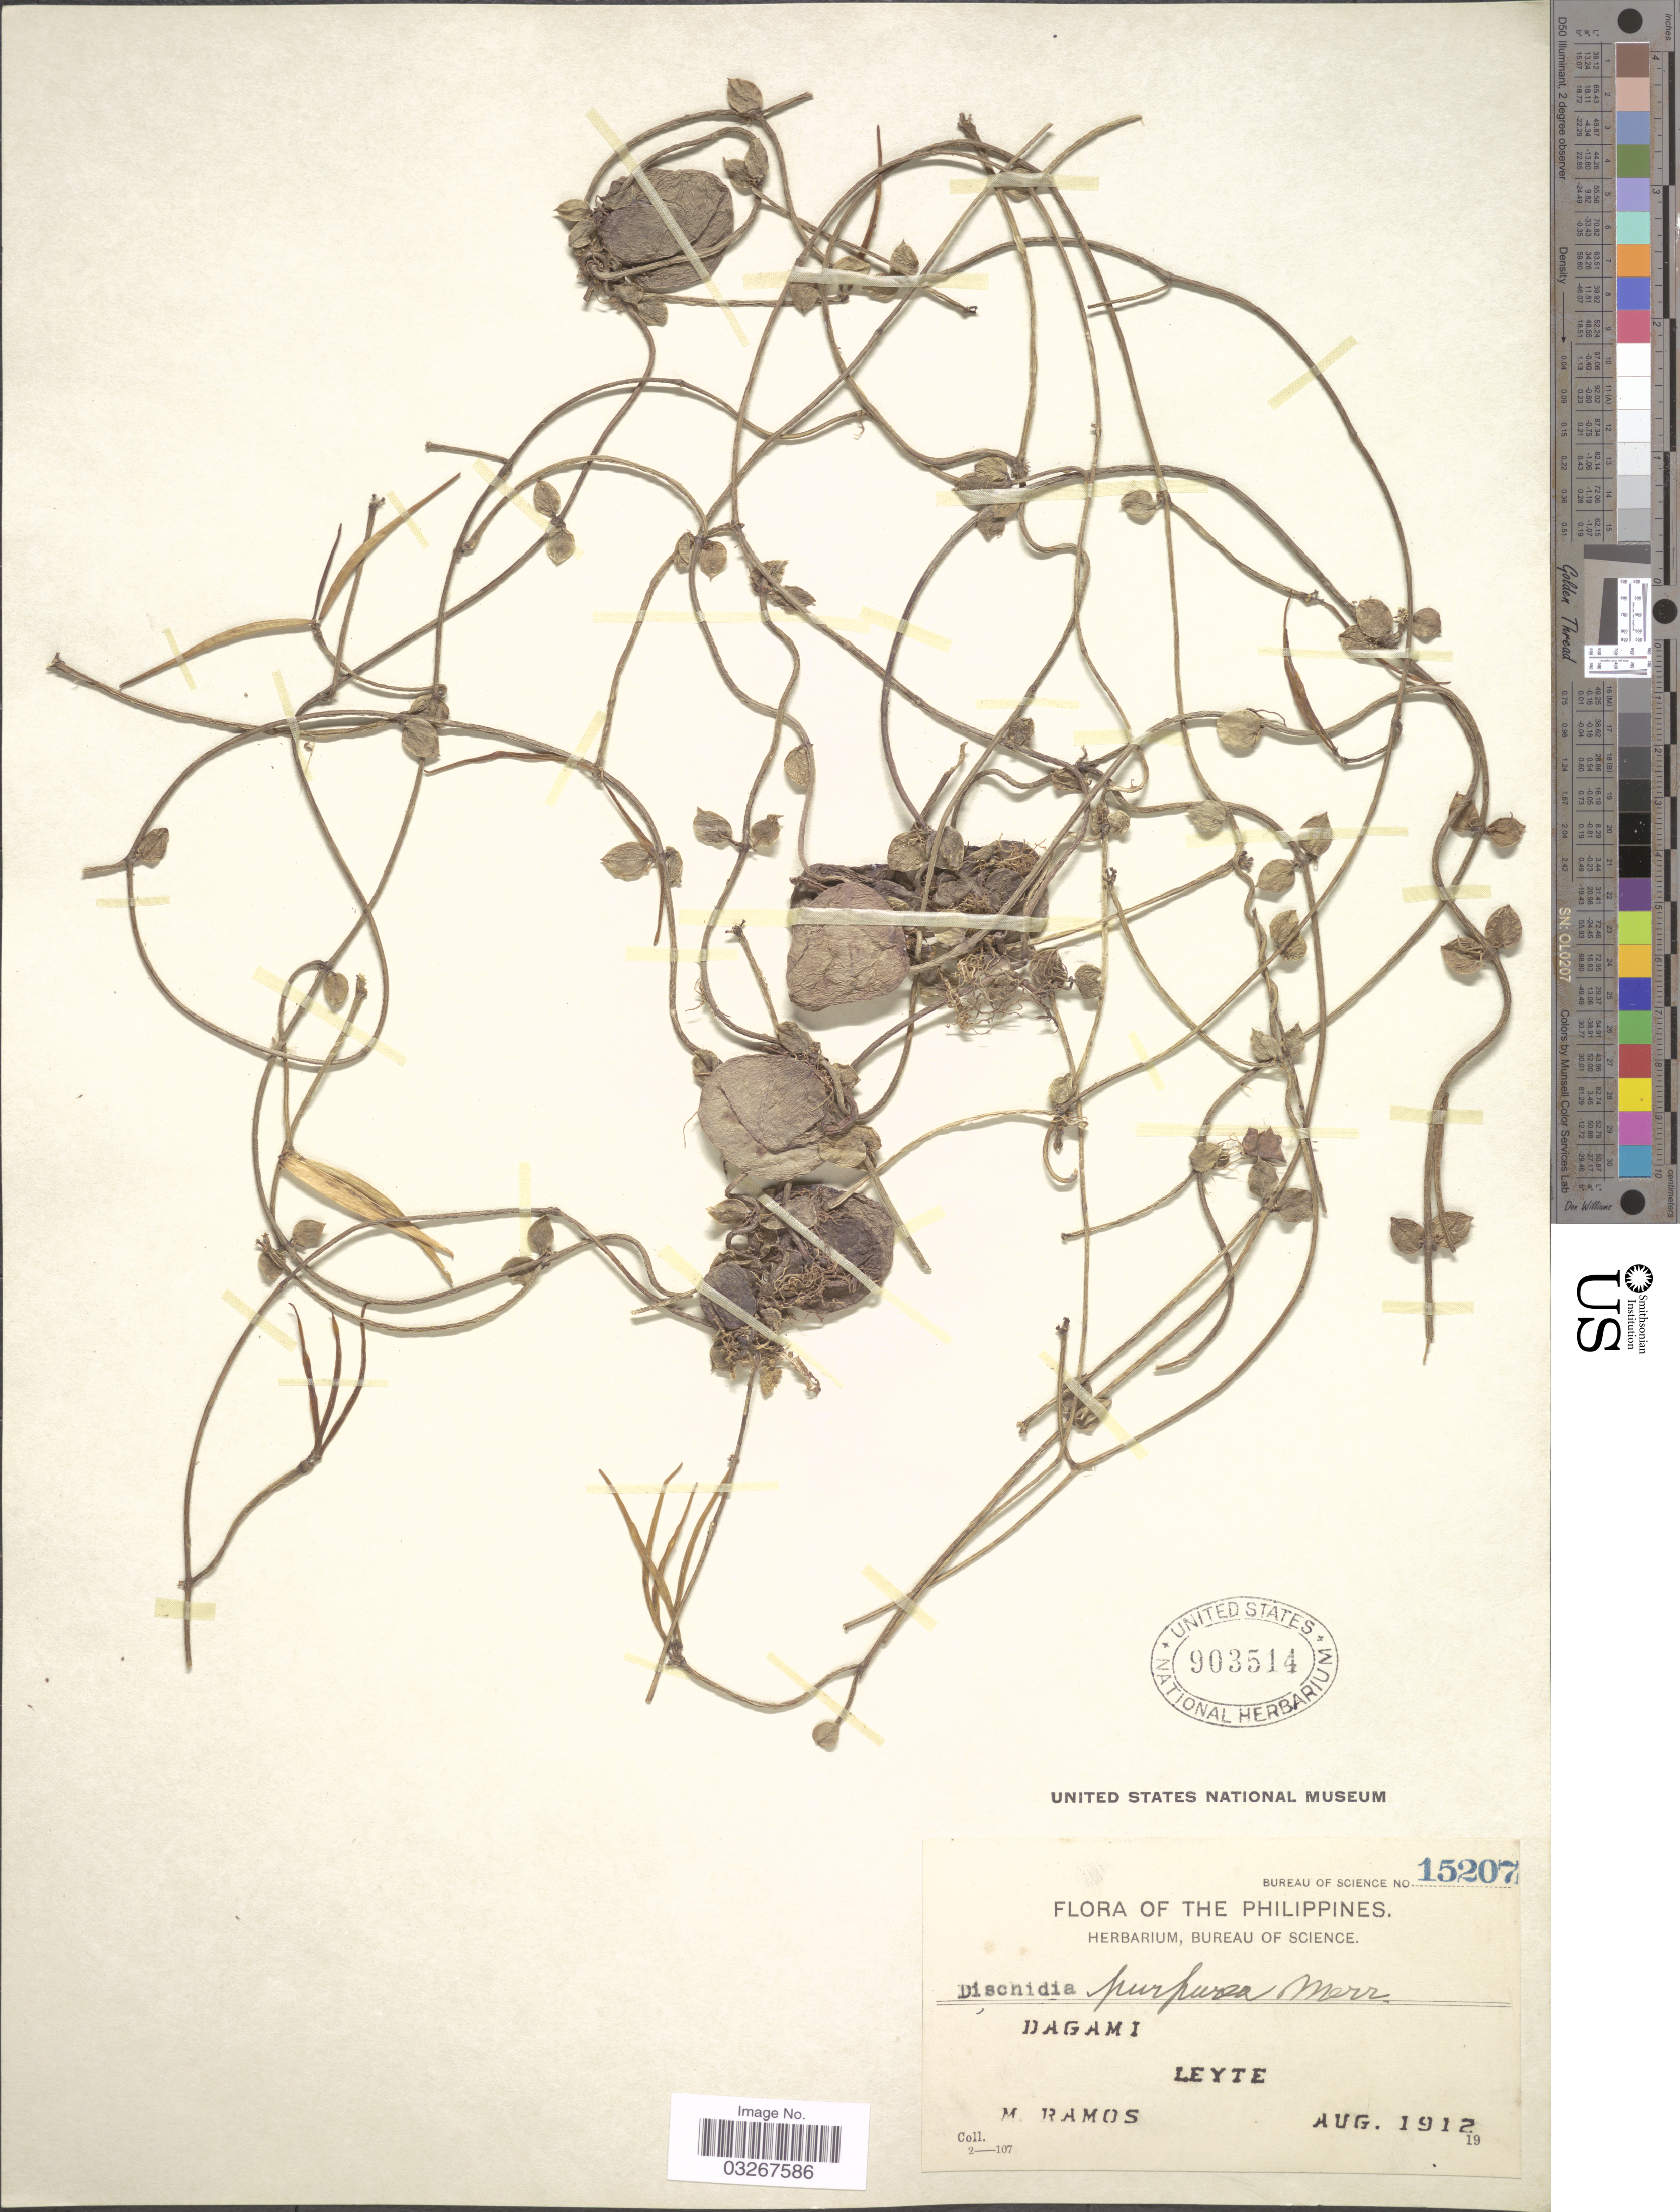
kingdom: Plantae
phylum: Tracheophyta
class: Magnoliopsida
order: Gentianales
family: Apocynaceae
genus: Dischidia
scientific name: Dischidia purpurea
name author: Merr.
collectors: M. Ramos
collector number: Bureau of Science 15207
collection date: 1912-08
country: Philippines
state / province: Eastern Visayas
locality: Dagami, Leyte.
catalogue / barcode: US 903514